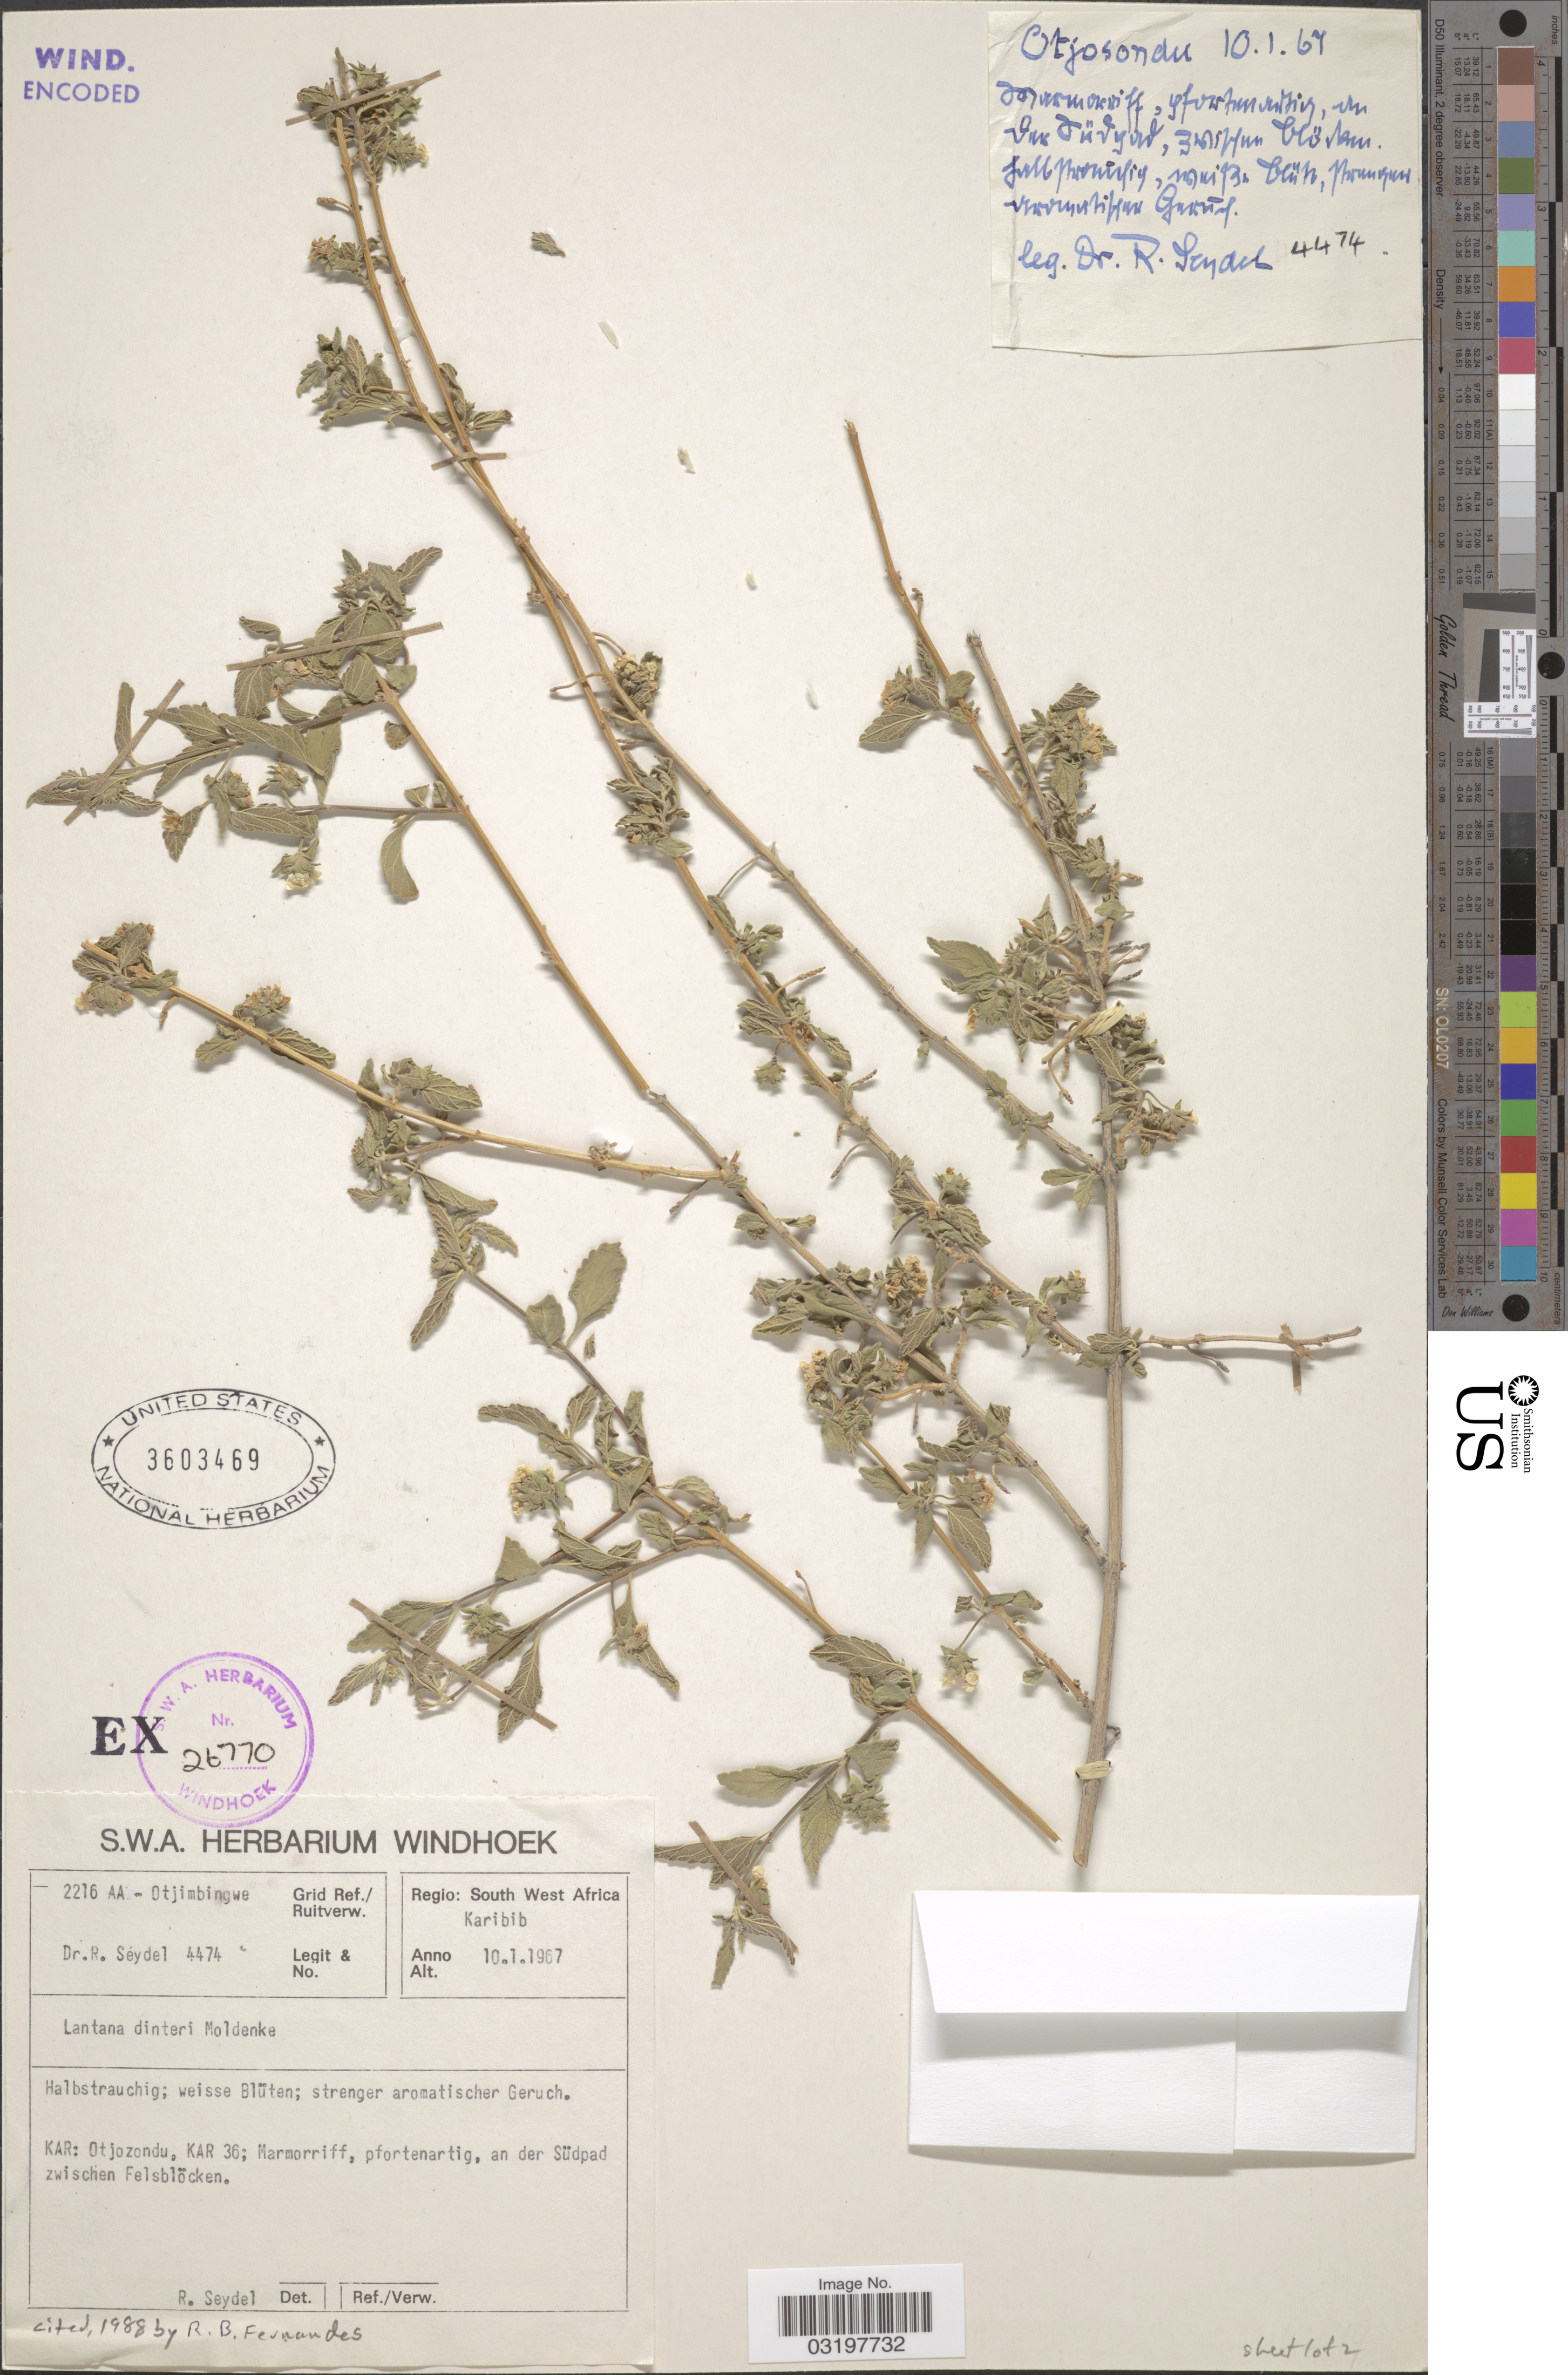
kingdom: Plantae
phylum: Tracheophyta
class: Magnoliopsida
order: Lamiales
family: Verbenaceae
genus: Lantana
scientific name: Lantana dinteri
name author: Moldenke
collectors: R. Seydel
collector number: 4474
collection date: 1967-01-10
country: Namibia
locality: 2216 AA - Otjimbingwe Grid ref./ Ruitverw., Regio South West Africa, Karibib, Kar: Otjozondu, KAR 36; Marmorriff, pfortenartig, an der Südpad zwischen Felsblöcken.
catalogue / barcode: US 3603469